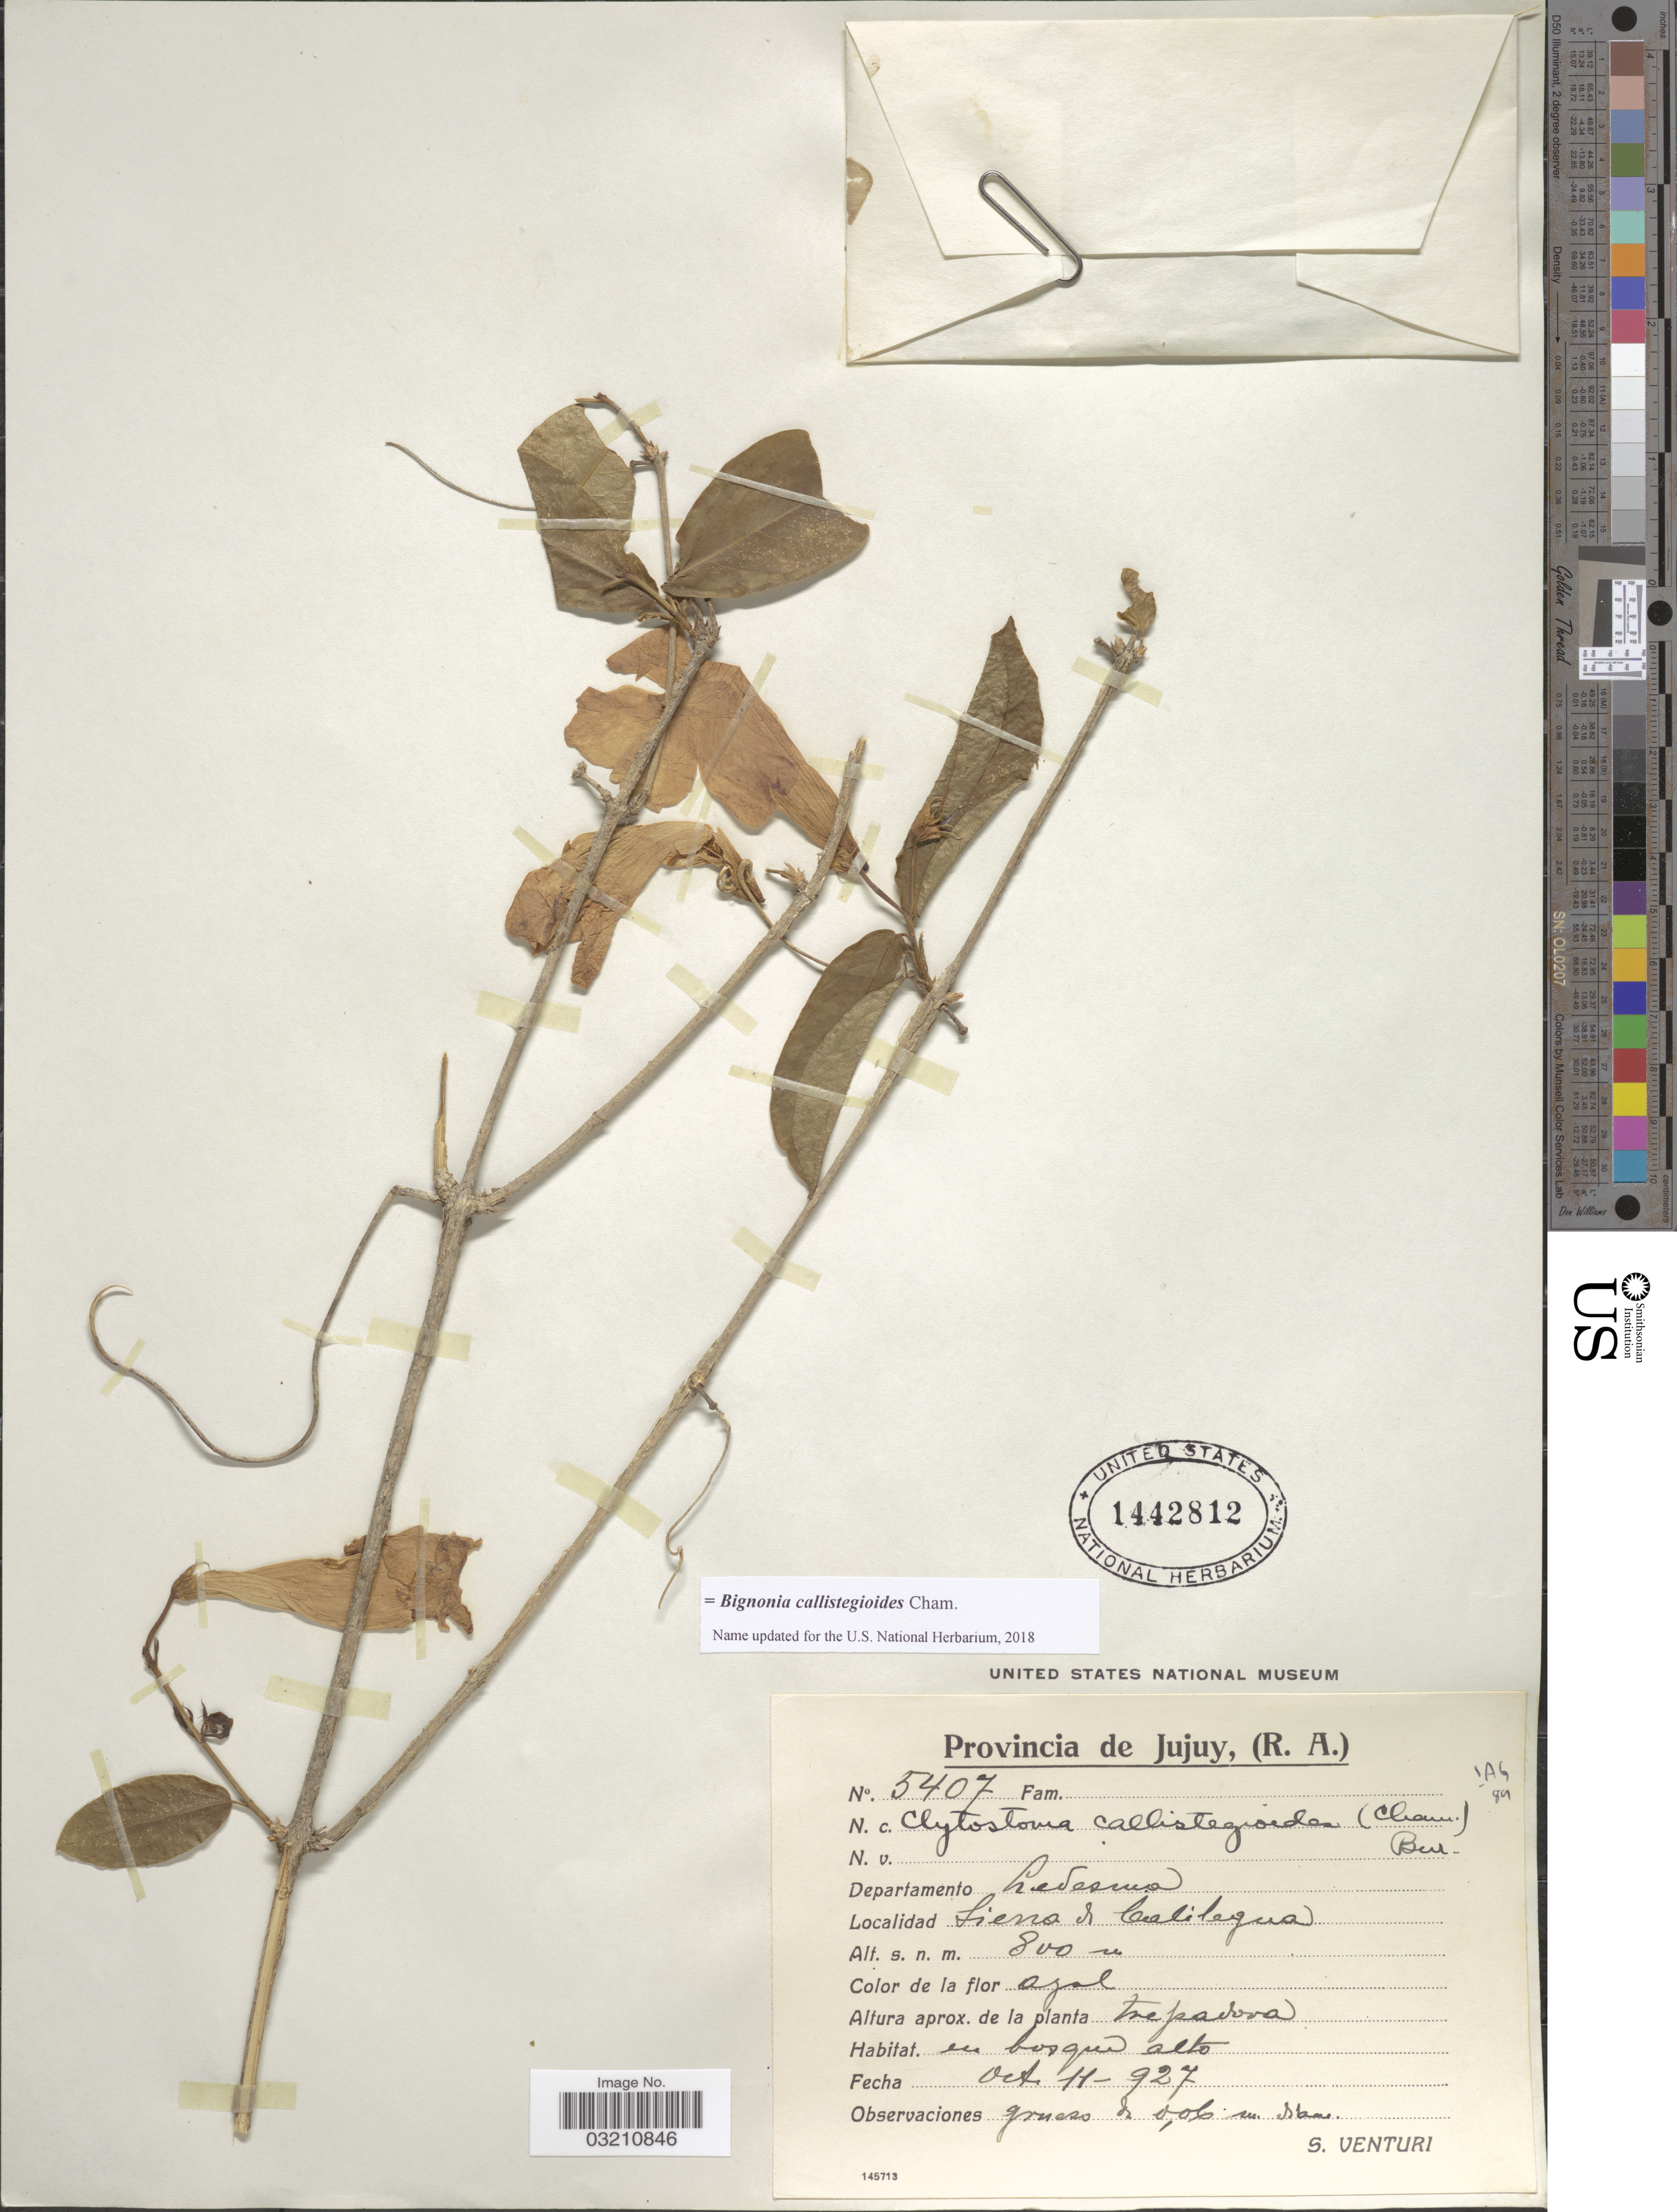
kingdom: Plantae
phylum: Tracheophyta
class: Magnoliopsida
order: Lamiales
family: Bignoniaceae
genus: Bignonia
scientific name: Bignonia callistegioides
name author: Cham.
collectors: S. Venturi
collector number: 5407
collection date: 1927-10-11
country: Argentina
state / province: Jujuy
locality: R.A. Departamento Ledesma. Sierra de Calilegua.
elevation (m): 800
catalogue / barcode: US 1442812